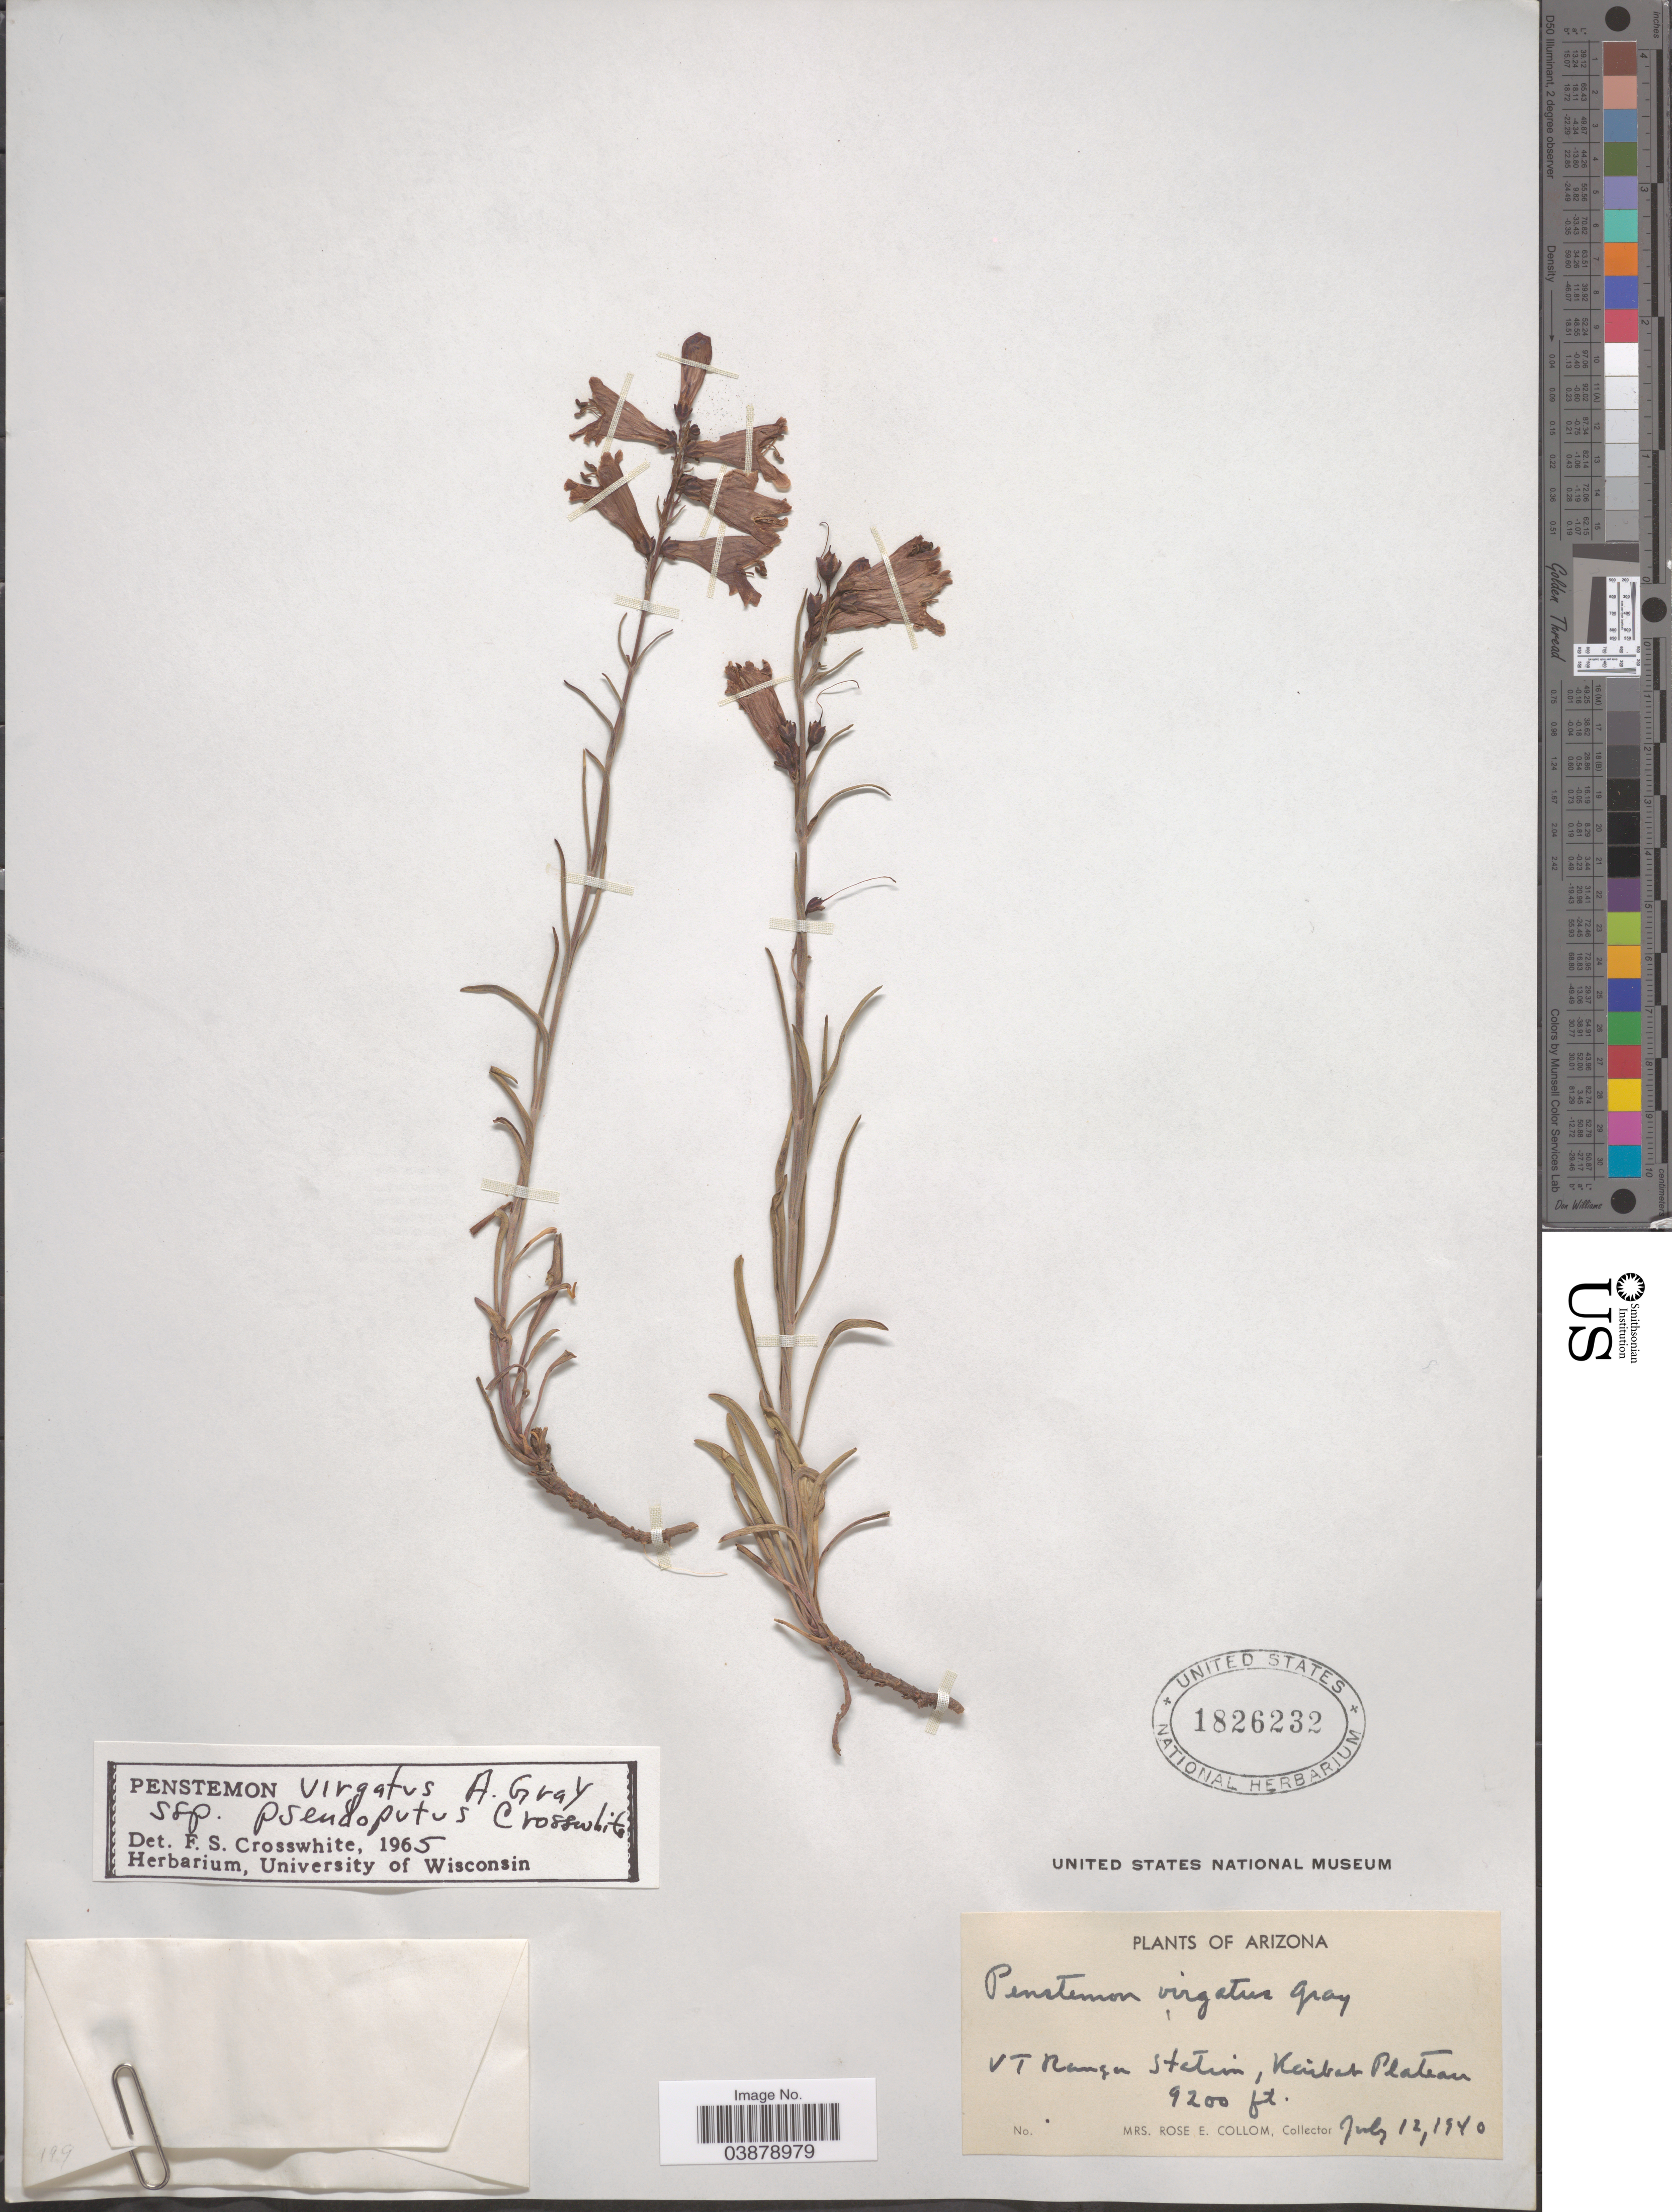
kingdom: Plantae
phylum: Tracheophyta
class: Magnoliopsida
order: Lamiales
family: Plantaginaceae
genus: Penstemon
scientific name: Penstemon virgatus subsp. pseudoputus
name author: Crosswh.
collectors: R. E. Collom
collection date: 1940-07-12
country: United States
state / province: Arizona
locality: VT Ranger Station, Kaibab Plateau.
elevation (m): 2804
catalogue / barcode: US 1826232